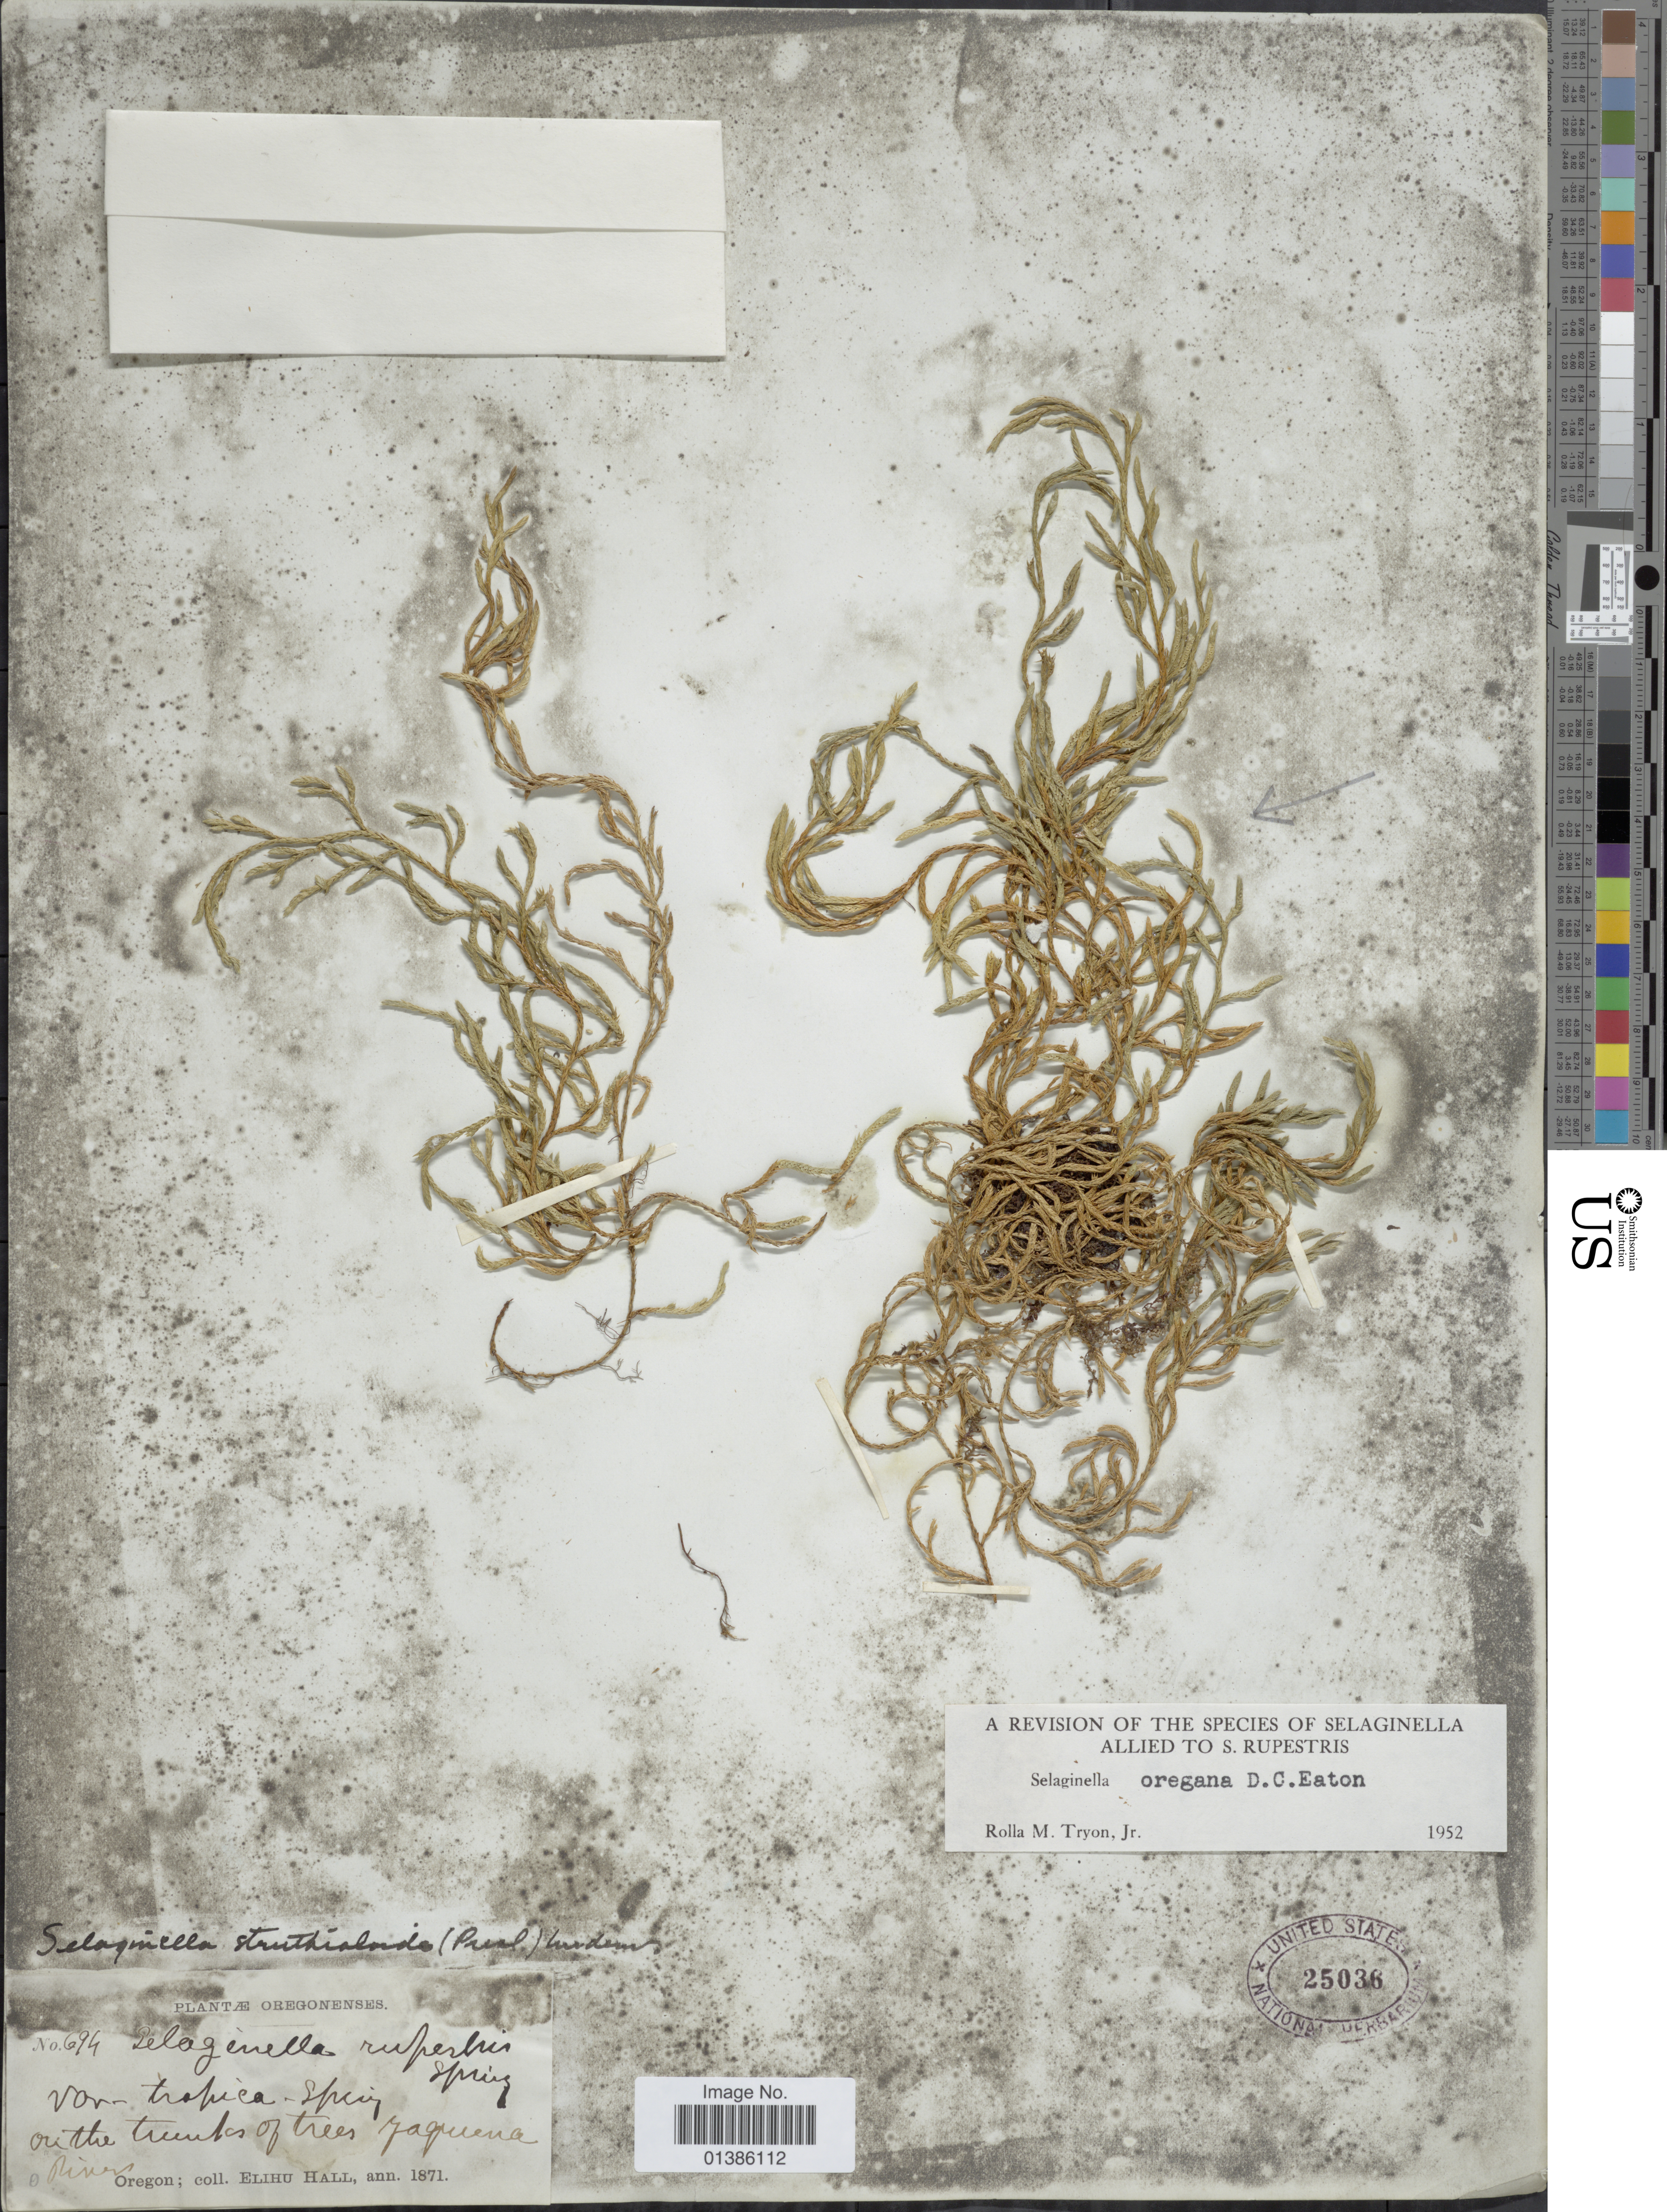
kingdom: Plantae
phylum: Tracheophyta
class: Lycopodiopsida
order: Selaginellales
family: Selaginellaceae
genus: Selaginella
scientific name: Selaginella oregana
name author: D.C. Eaton ex S. Watson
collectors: E. Hall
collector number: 694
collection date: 1871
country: United States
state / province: Oregon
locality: On the trunks of trees Yaquina River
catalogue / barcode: US 25036